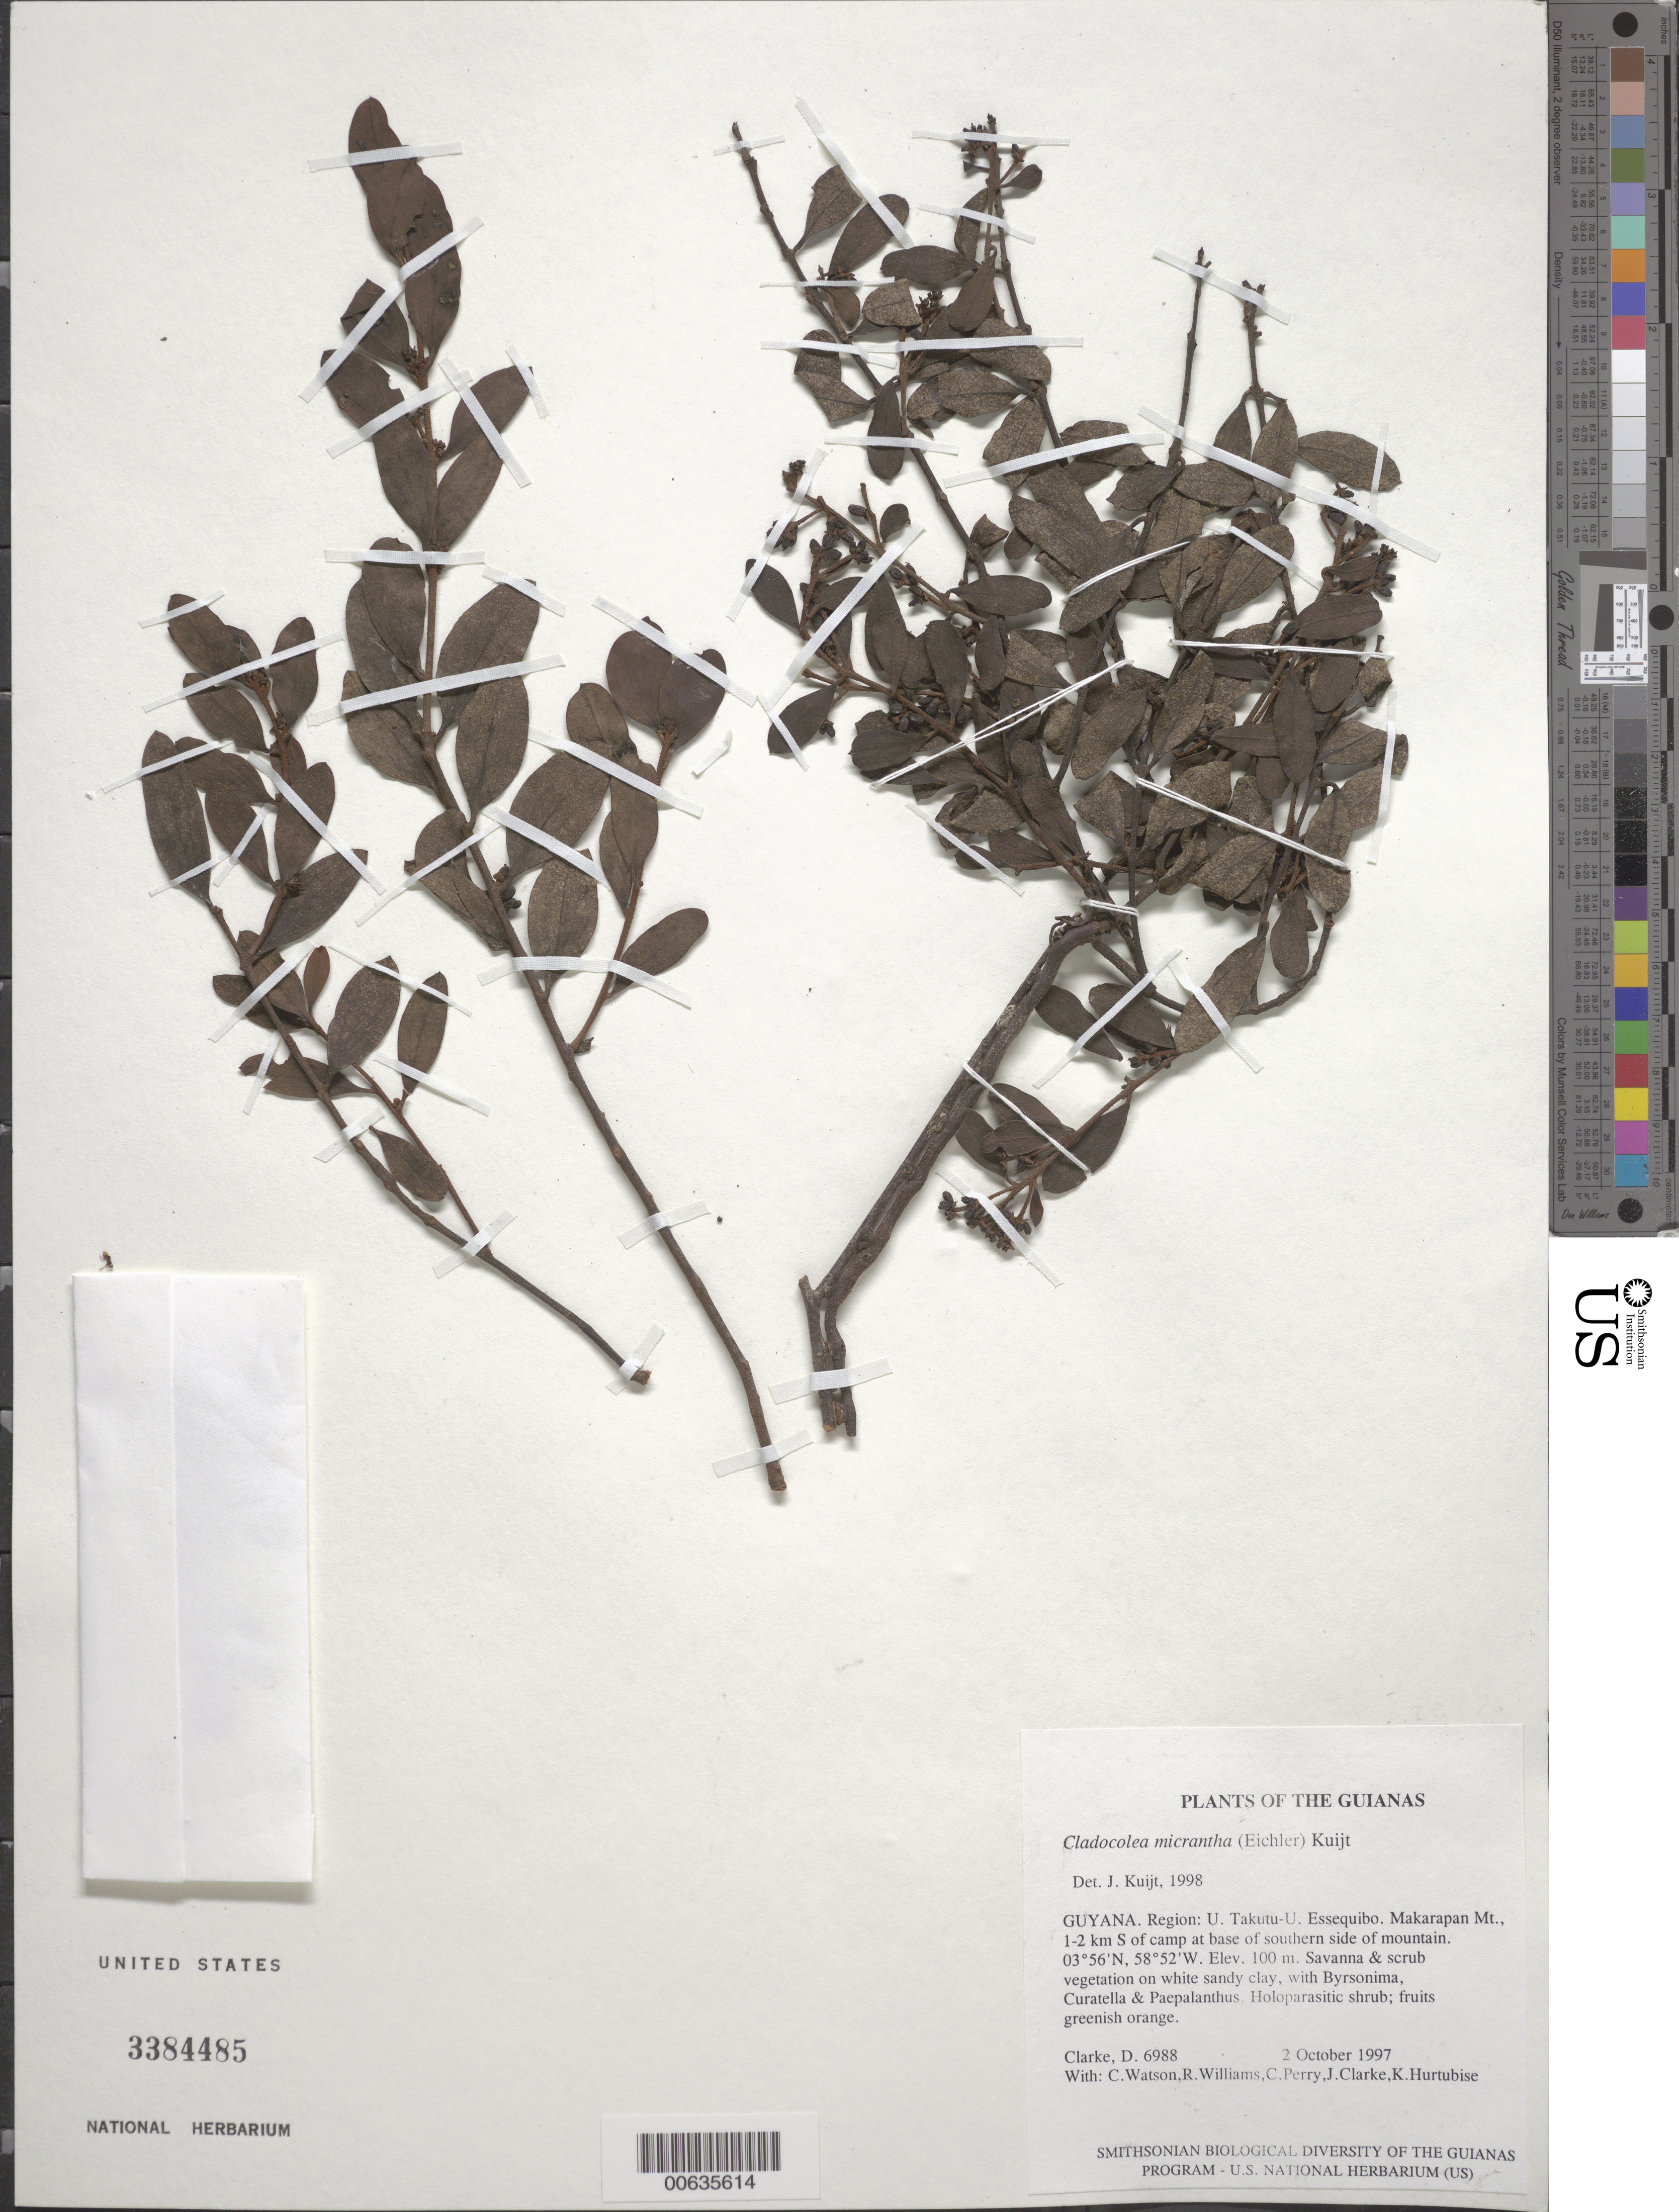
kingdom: Plantae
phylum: Tracheophyta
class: Magnoliopsida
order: Santalales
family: Loranthaceae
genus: Cladocolea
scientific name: Cladocolea micrantha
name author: (Eichler) Kuijt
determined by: Kuijt, Job, (CANADA)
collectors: H. D. Clarke, C. Watson, R. Williams, C. Perry, J. Clarke & K. Hurtubise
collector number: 6988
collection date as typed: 2 October 1997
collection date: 1997-10-02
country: Guyana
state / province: U. Takutu-U. Essequibo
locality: Makarapan Mt., 1-2 km S of camp at base of southern side of mountain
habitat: Savanna & scrub vegetation on white sandy clay, with Byrsonima, Curatella & Paepalanthus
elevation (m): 100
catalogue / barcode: US 3384485